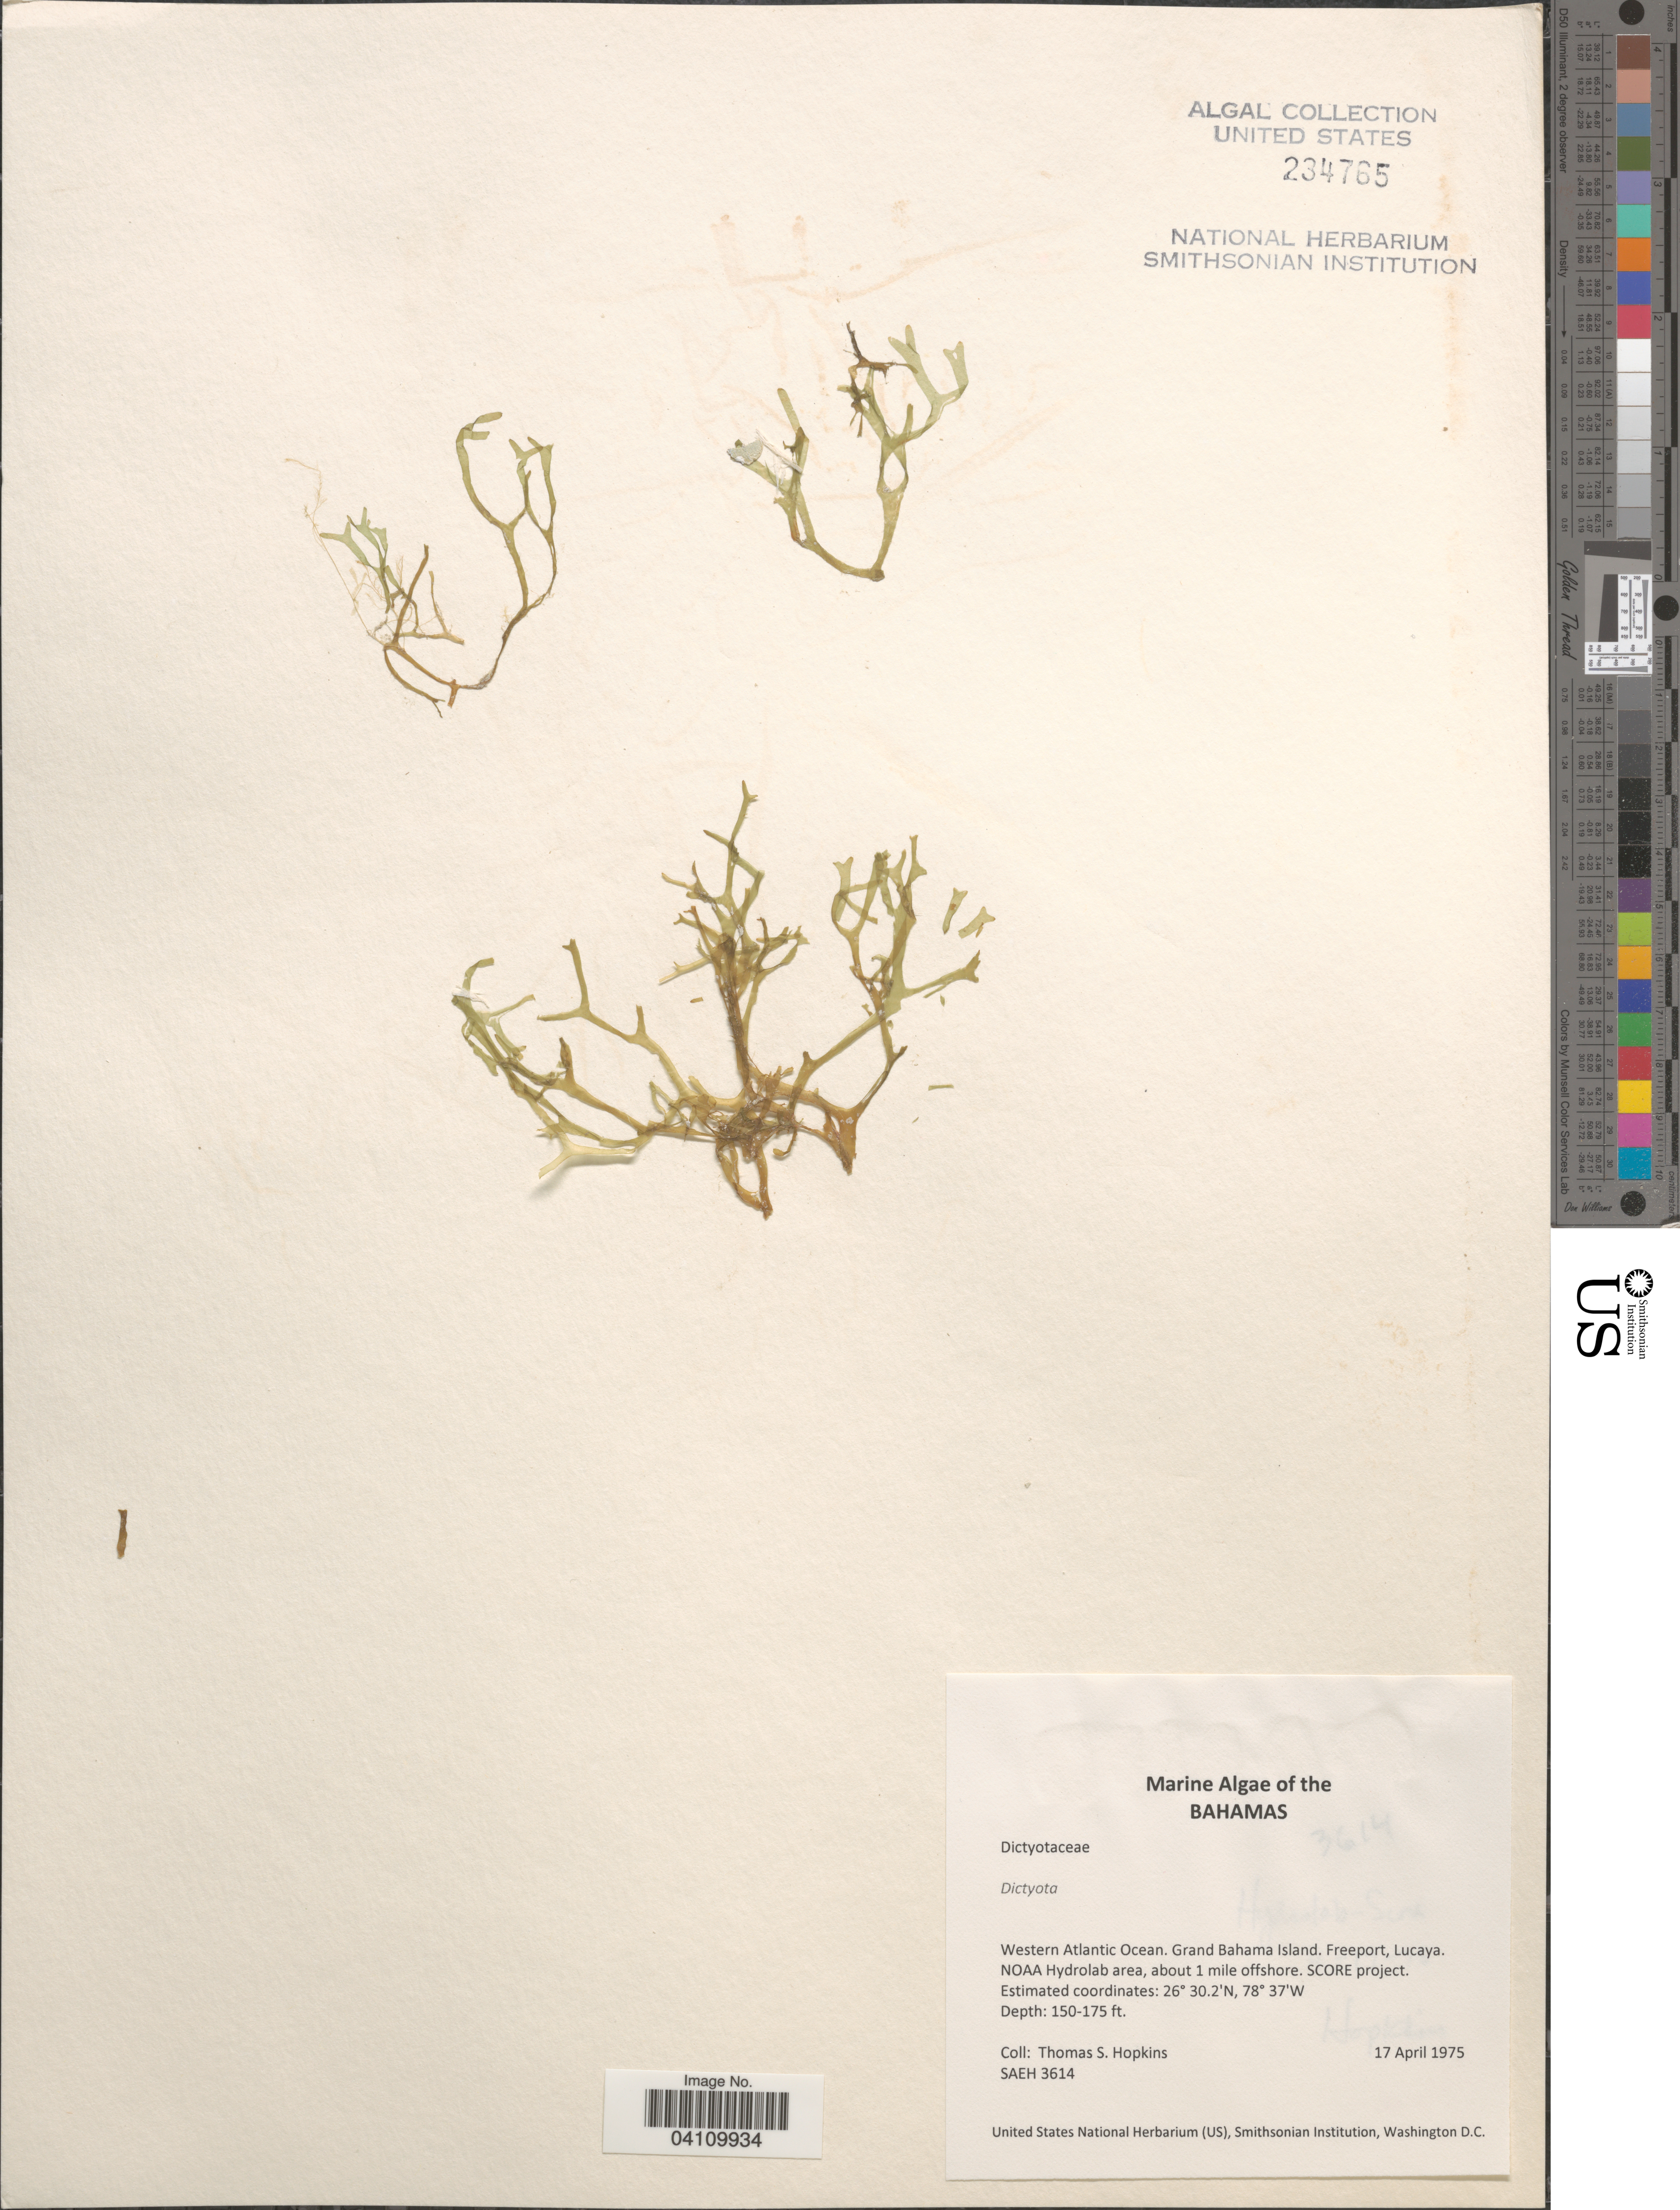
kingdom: Chromista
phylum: Ochrophyta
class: Phaeophyceae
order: Dictyotales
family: Dictyotaceae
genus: Dictyota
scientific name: Dictyota sp.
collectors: T. Hopkins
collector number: SAEH 3614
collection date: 1975-04-17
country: Bahamas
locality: Western Atlantic Ocean. Grand Bahama Island. Freeport, Lucaya. NOAA Hydrolab area, about 1 mile offshore. SCORE project.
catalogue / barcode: US 234765